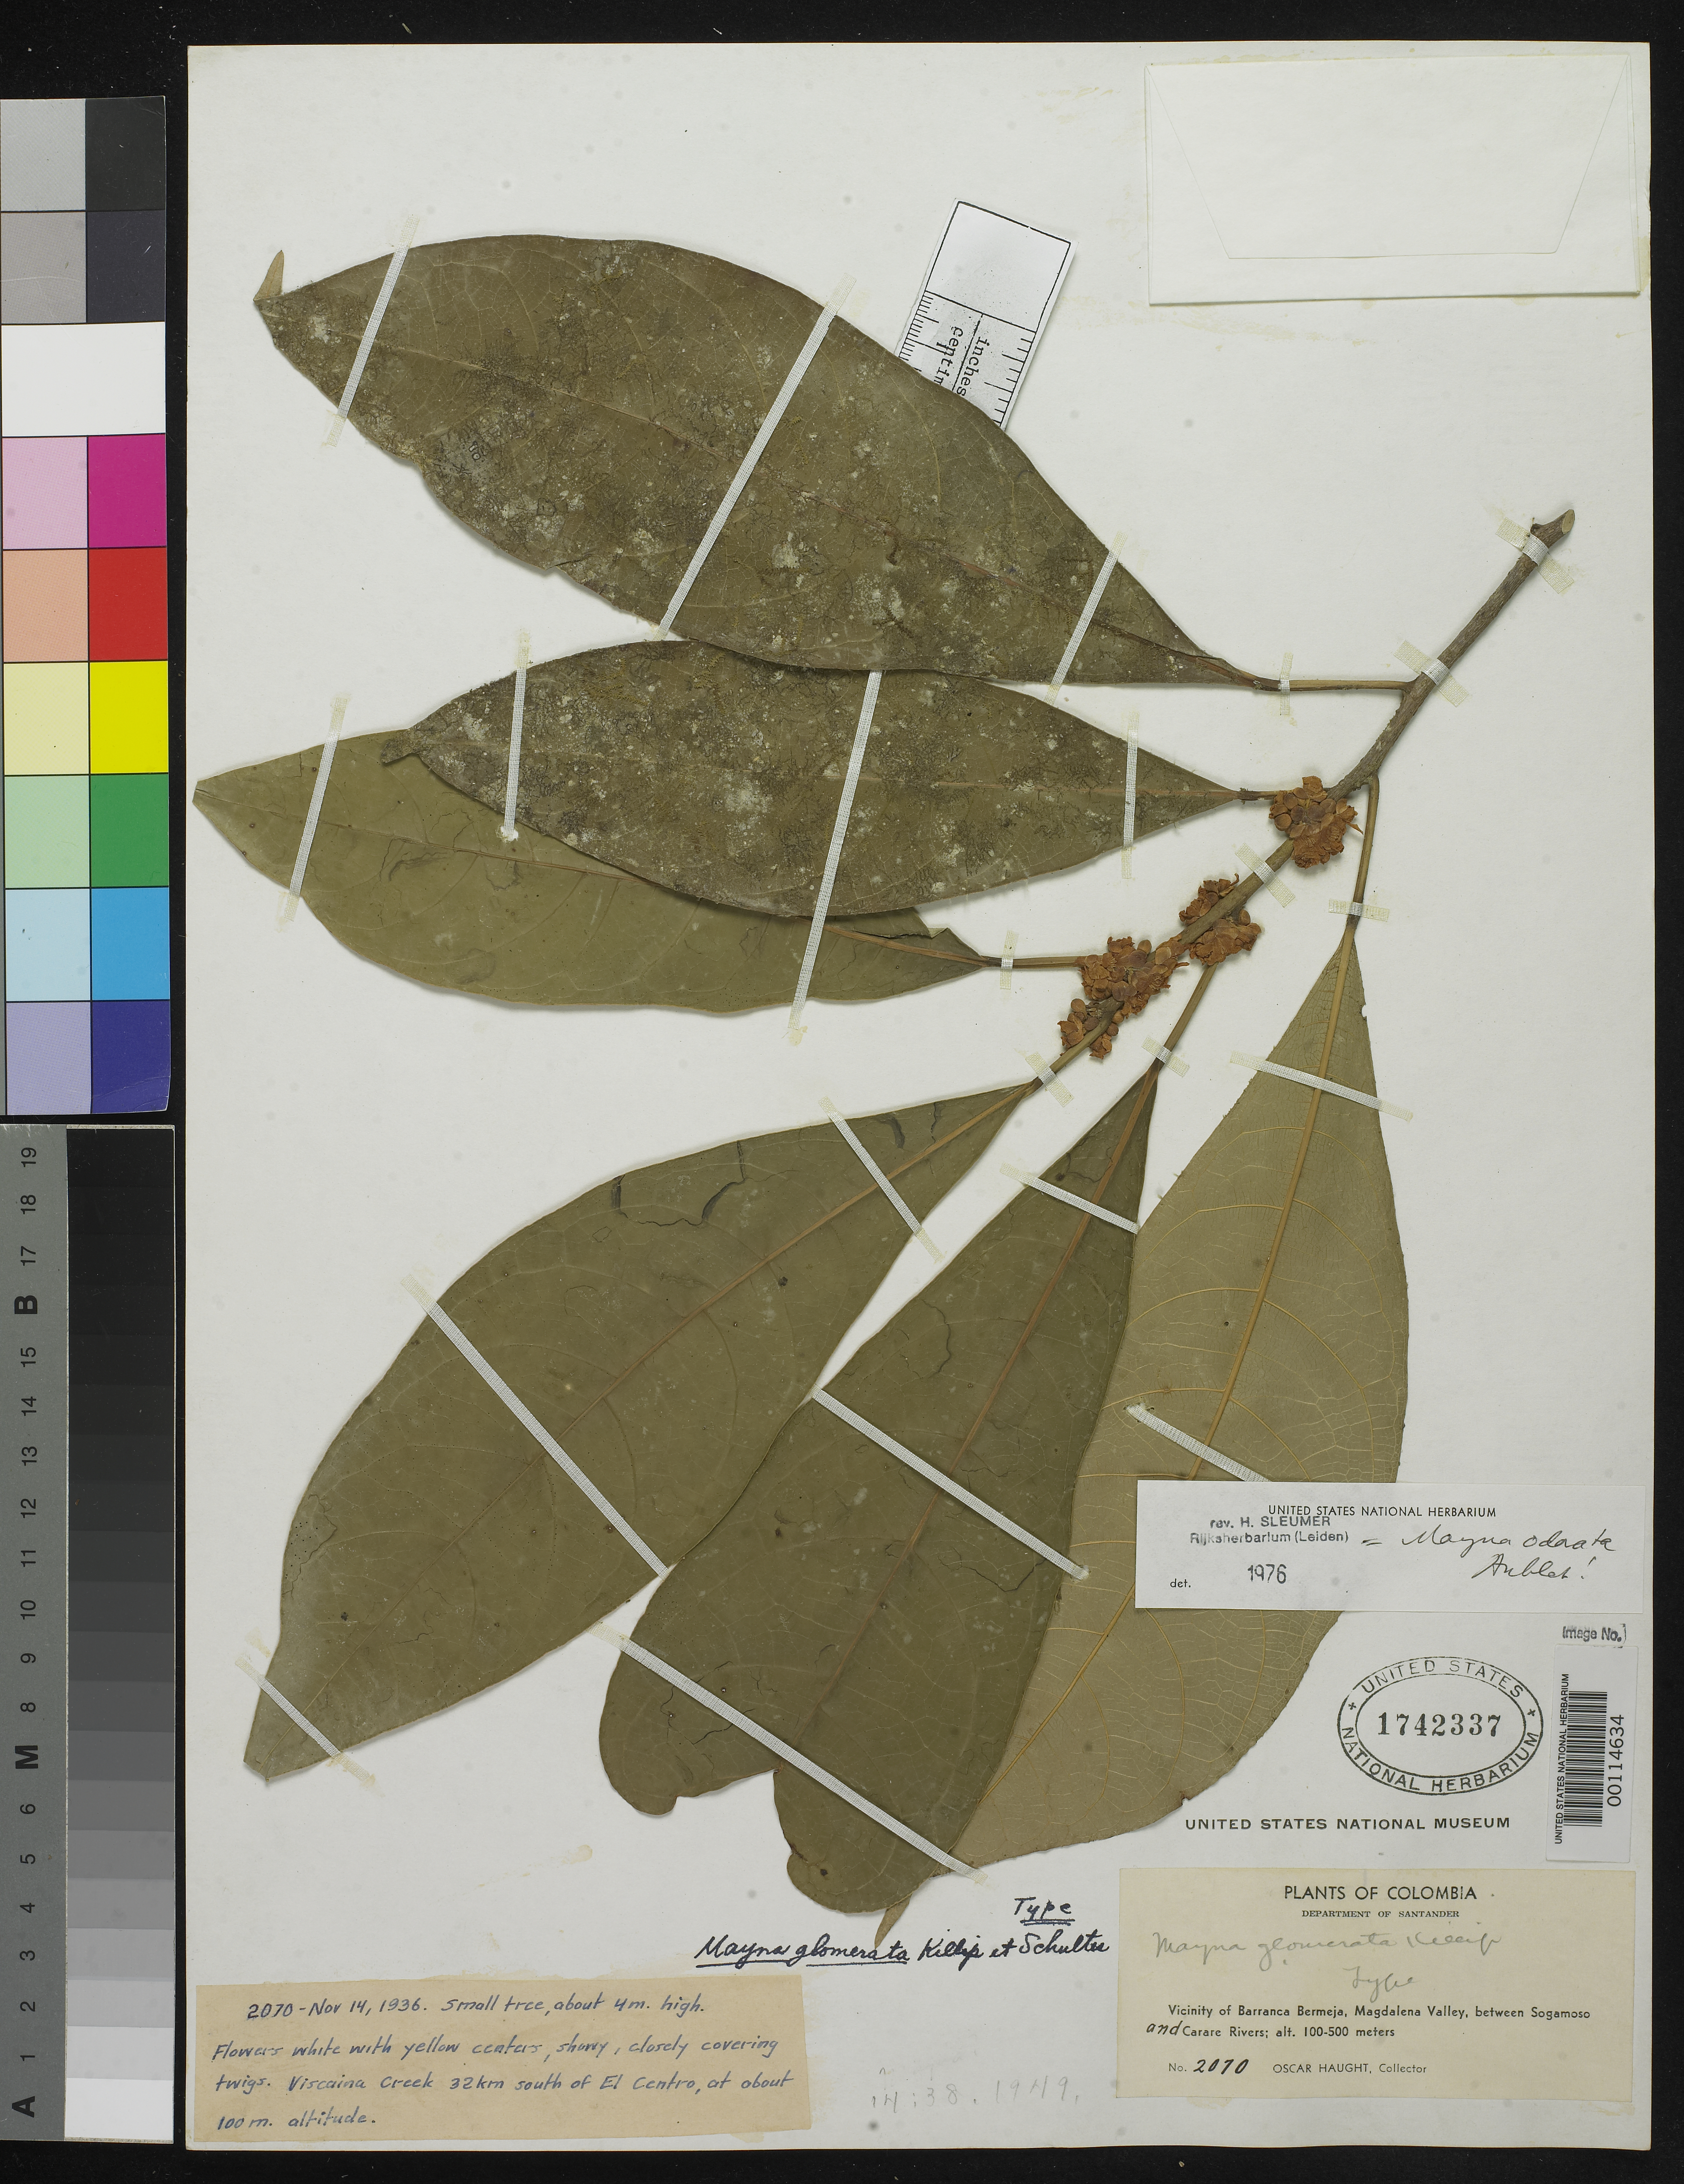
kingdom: Plantae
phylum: Tracheophyta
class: Magnoliopsida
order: Malpighiales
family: Achariaceae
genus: Mayna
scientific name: Mayna glomerata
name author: Killip & R.E. Schult.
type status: Holotype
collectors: O. L. Haught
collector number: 2070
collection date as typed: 14 Nov 1936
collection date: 1936-11-14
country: Colombia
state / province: Santander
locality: Viscaina Creek, 32 km S of El Centro.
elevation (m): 100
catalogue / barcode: US 1742337